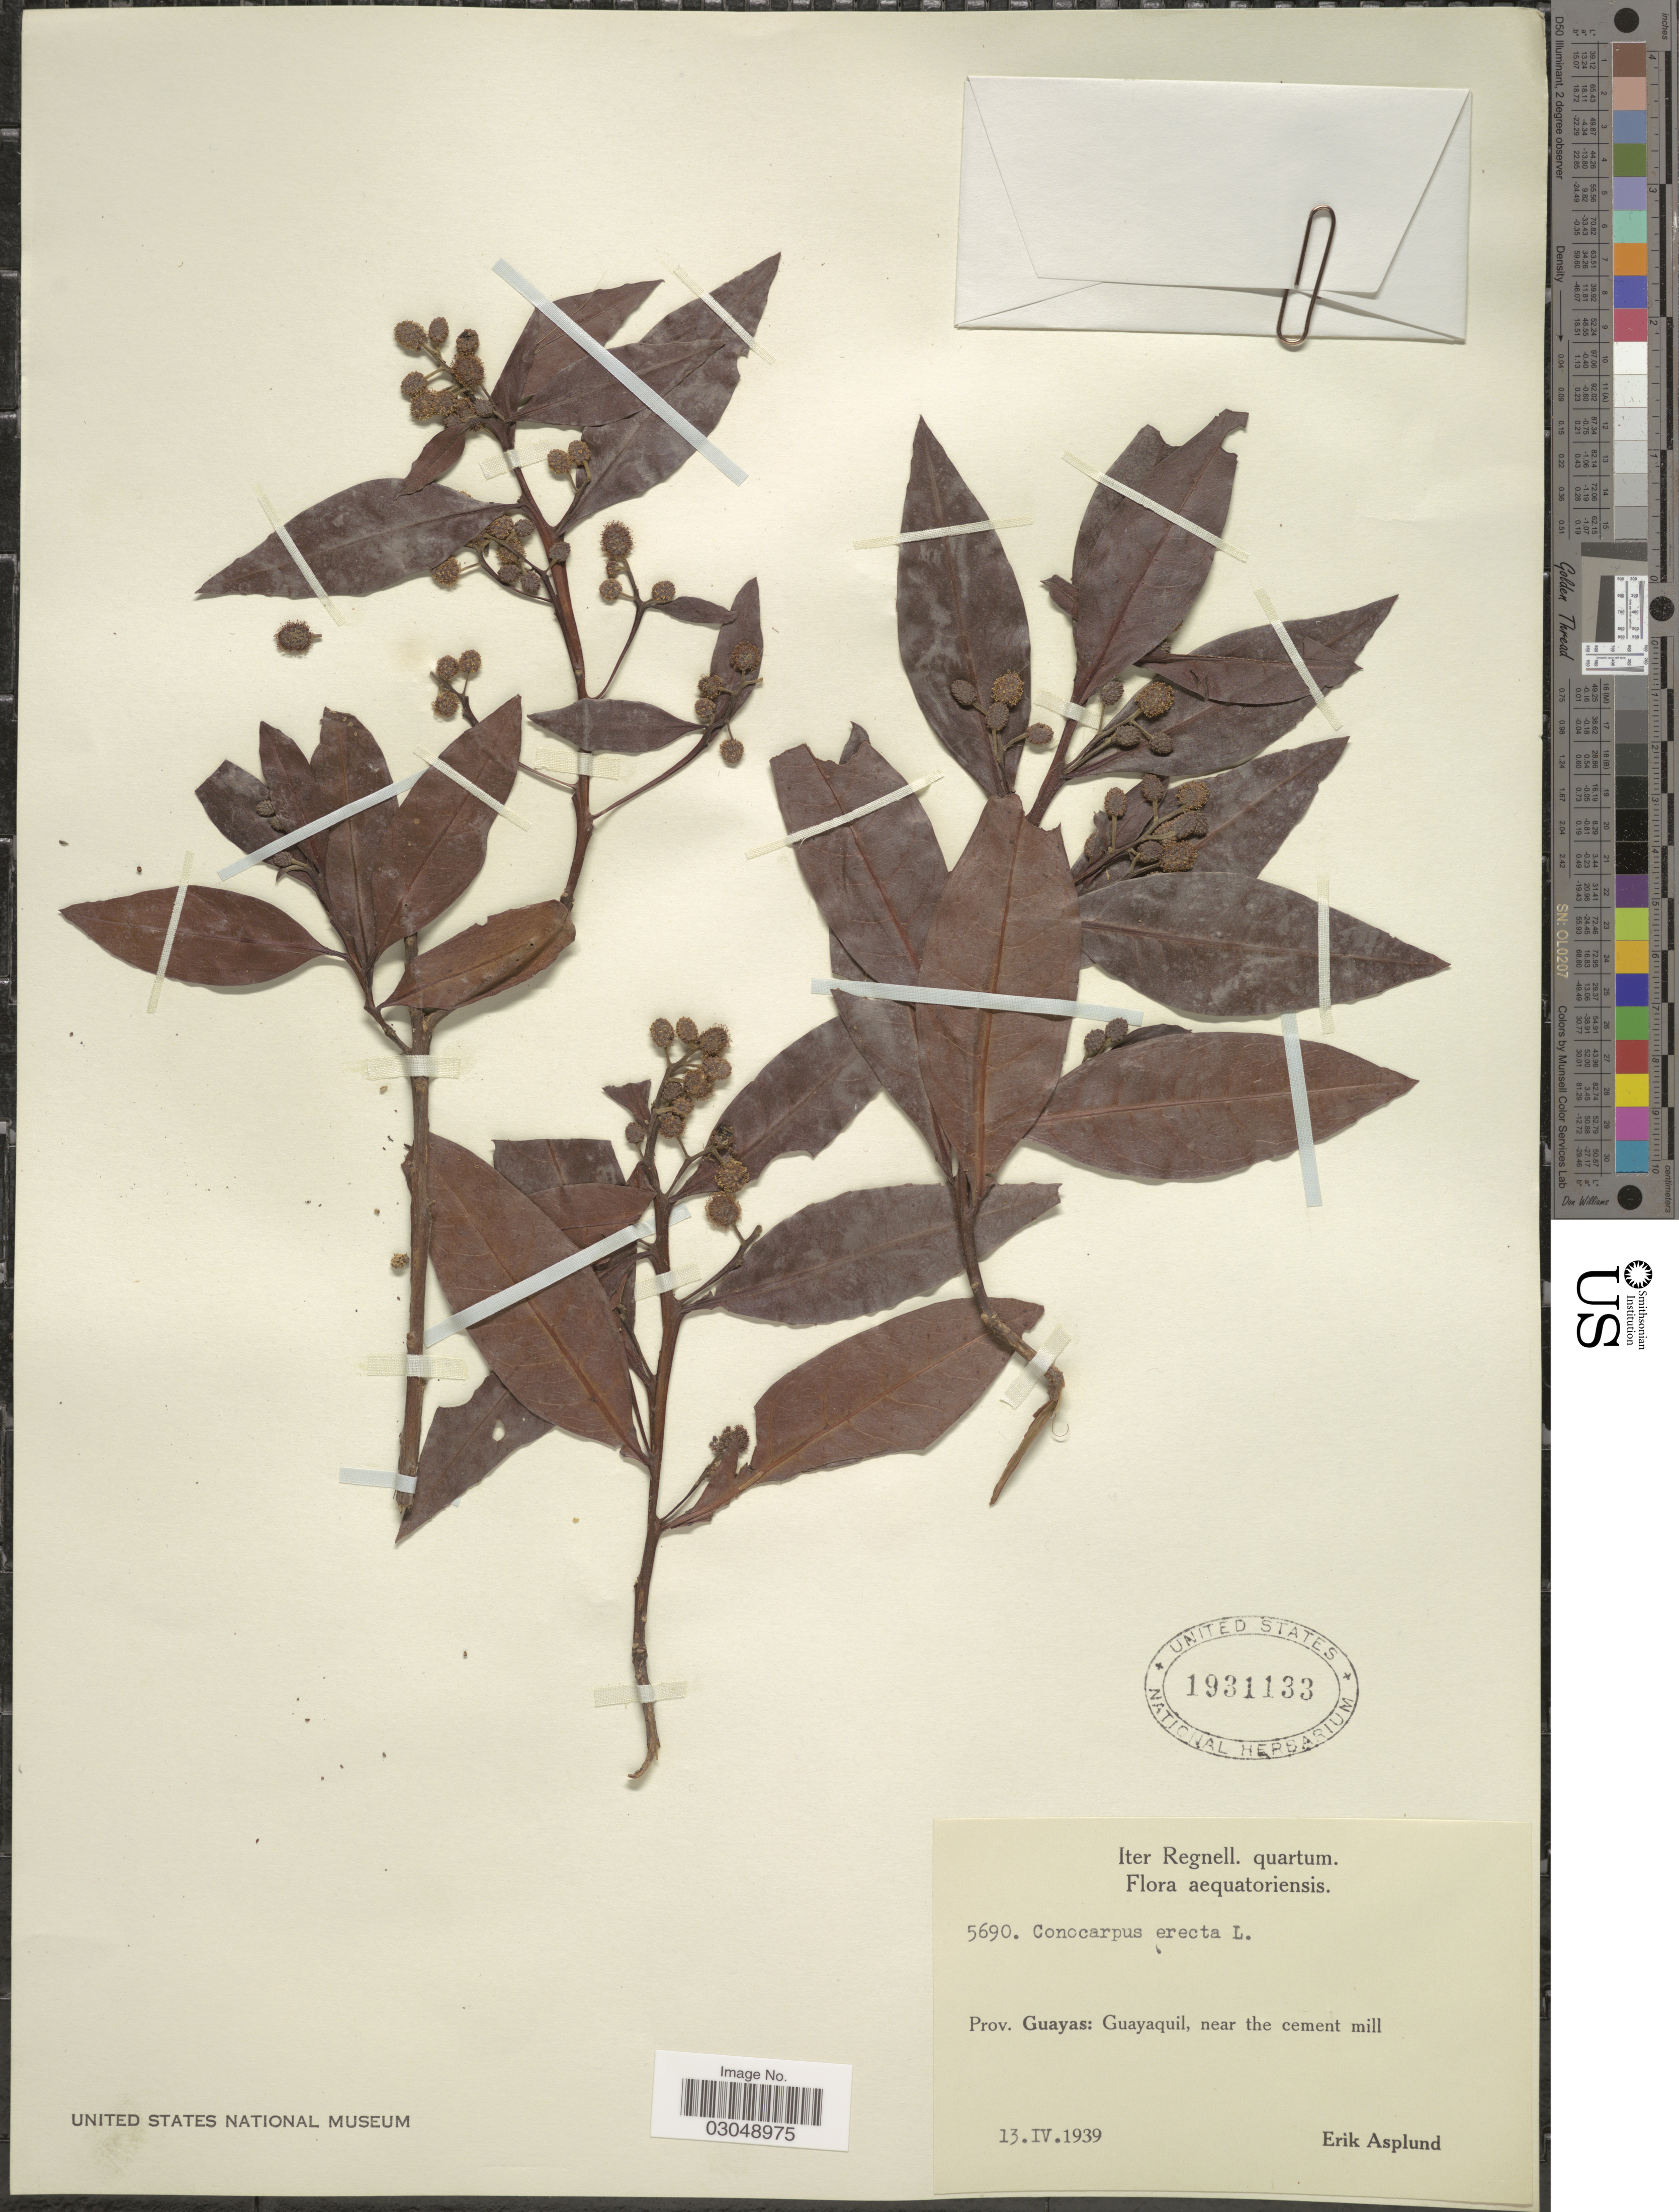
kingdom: Plantae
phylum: Tracheophyta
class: Magnoliopsida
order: Myrtales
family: Combretaceae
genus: Conocarpus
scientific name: Conocarpus erectus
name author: L.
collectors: E. Asplund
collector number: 5690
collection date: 1939-04-13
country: Ecuador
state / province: Guayas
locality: Guayaquil, near the cement mill.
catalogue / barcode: US 1931133